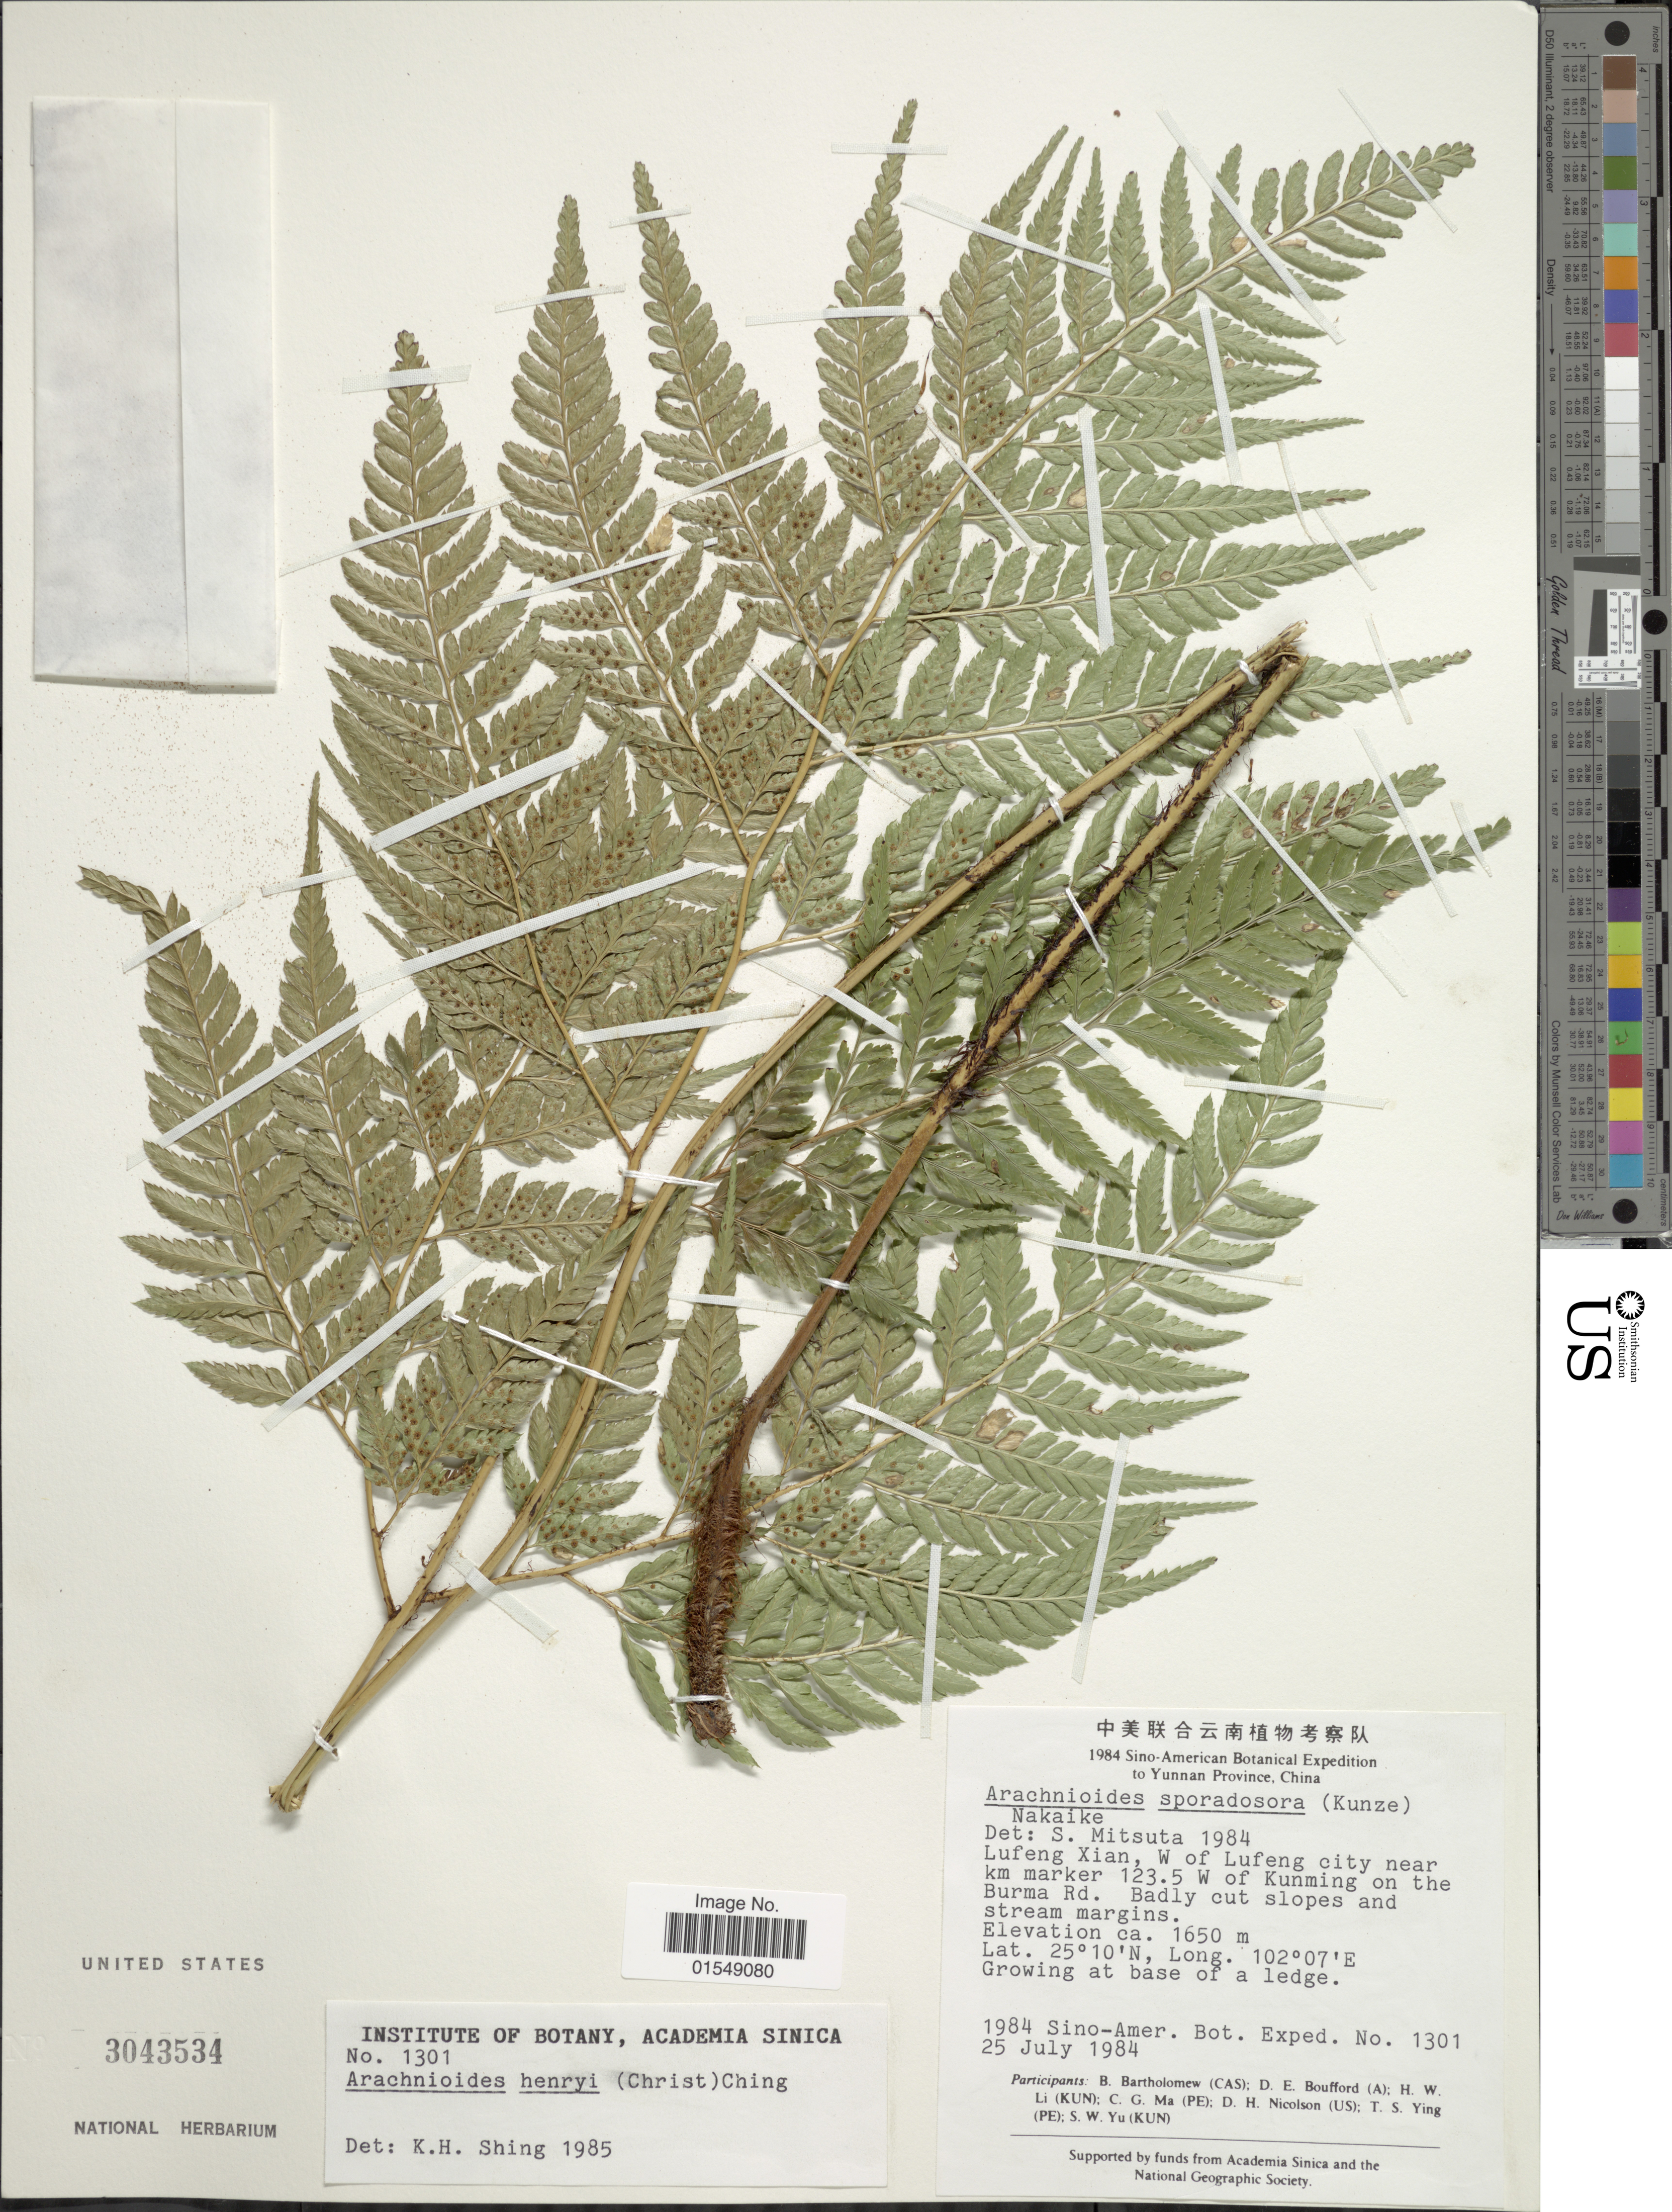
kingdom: Plantae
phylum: Tracheophyta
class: Polypodiopsida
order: Polypodiales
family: Dryopteridaceae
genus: Arachniodes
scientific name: Arachniodes henryi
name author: (Christ) Ching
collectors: Sino-Amer. Bot. Exped. 1984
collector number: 1301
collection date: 1984-07-25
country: China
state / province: Yunnan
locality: Lufeng Xian, W of Lufeng city near km marker 123.5 W of Kunming on the Burma Rd.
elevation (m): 1650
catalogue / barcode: US 3043534